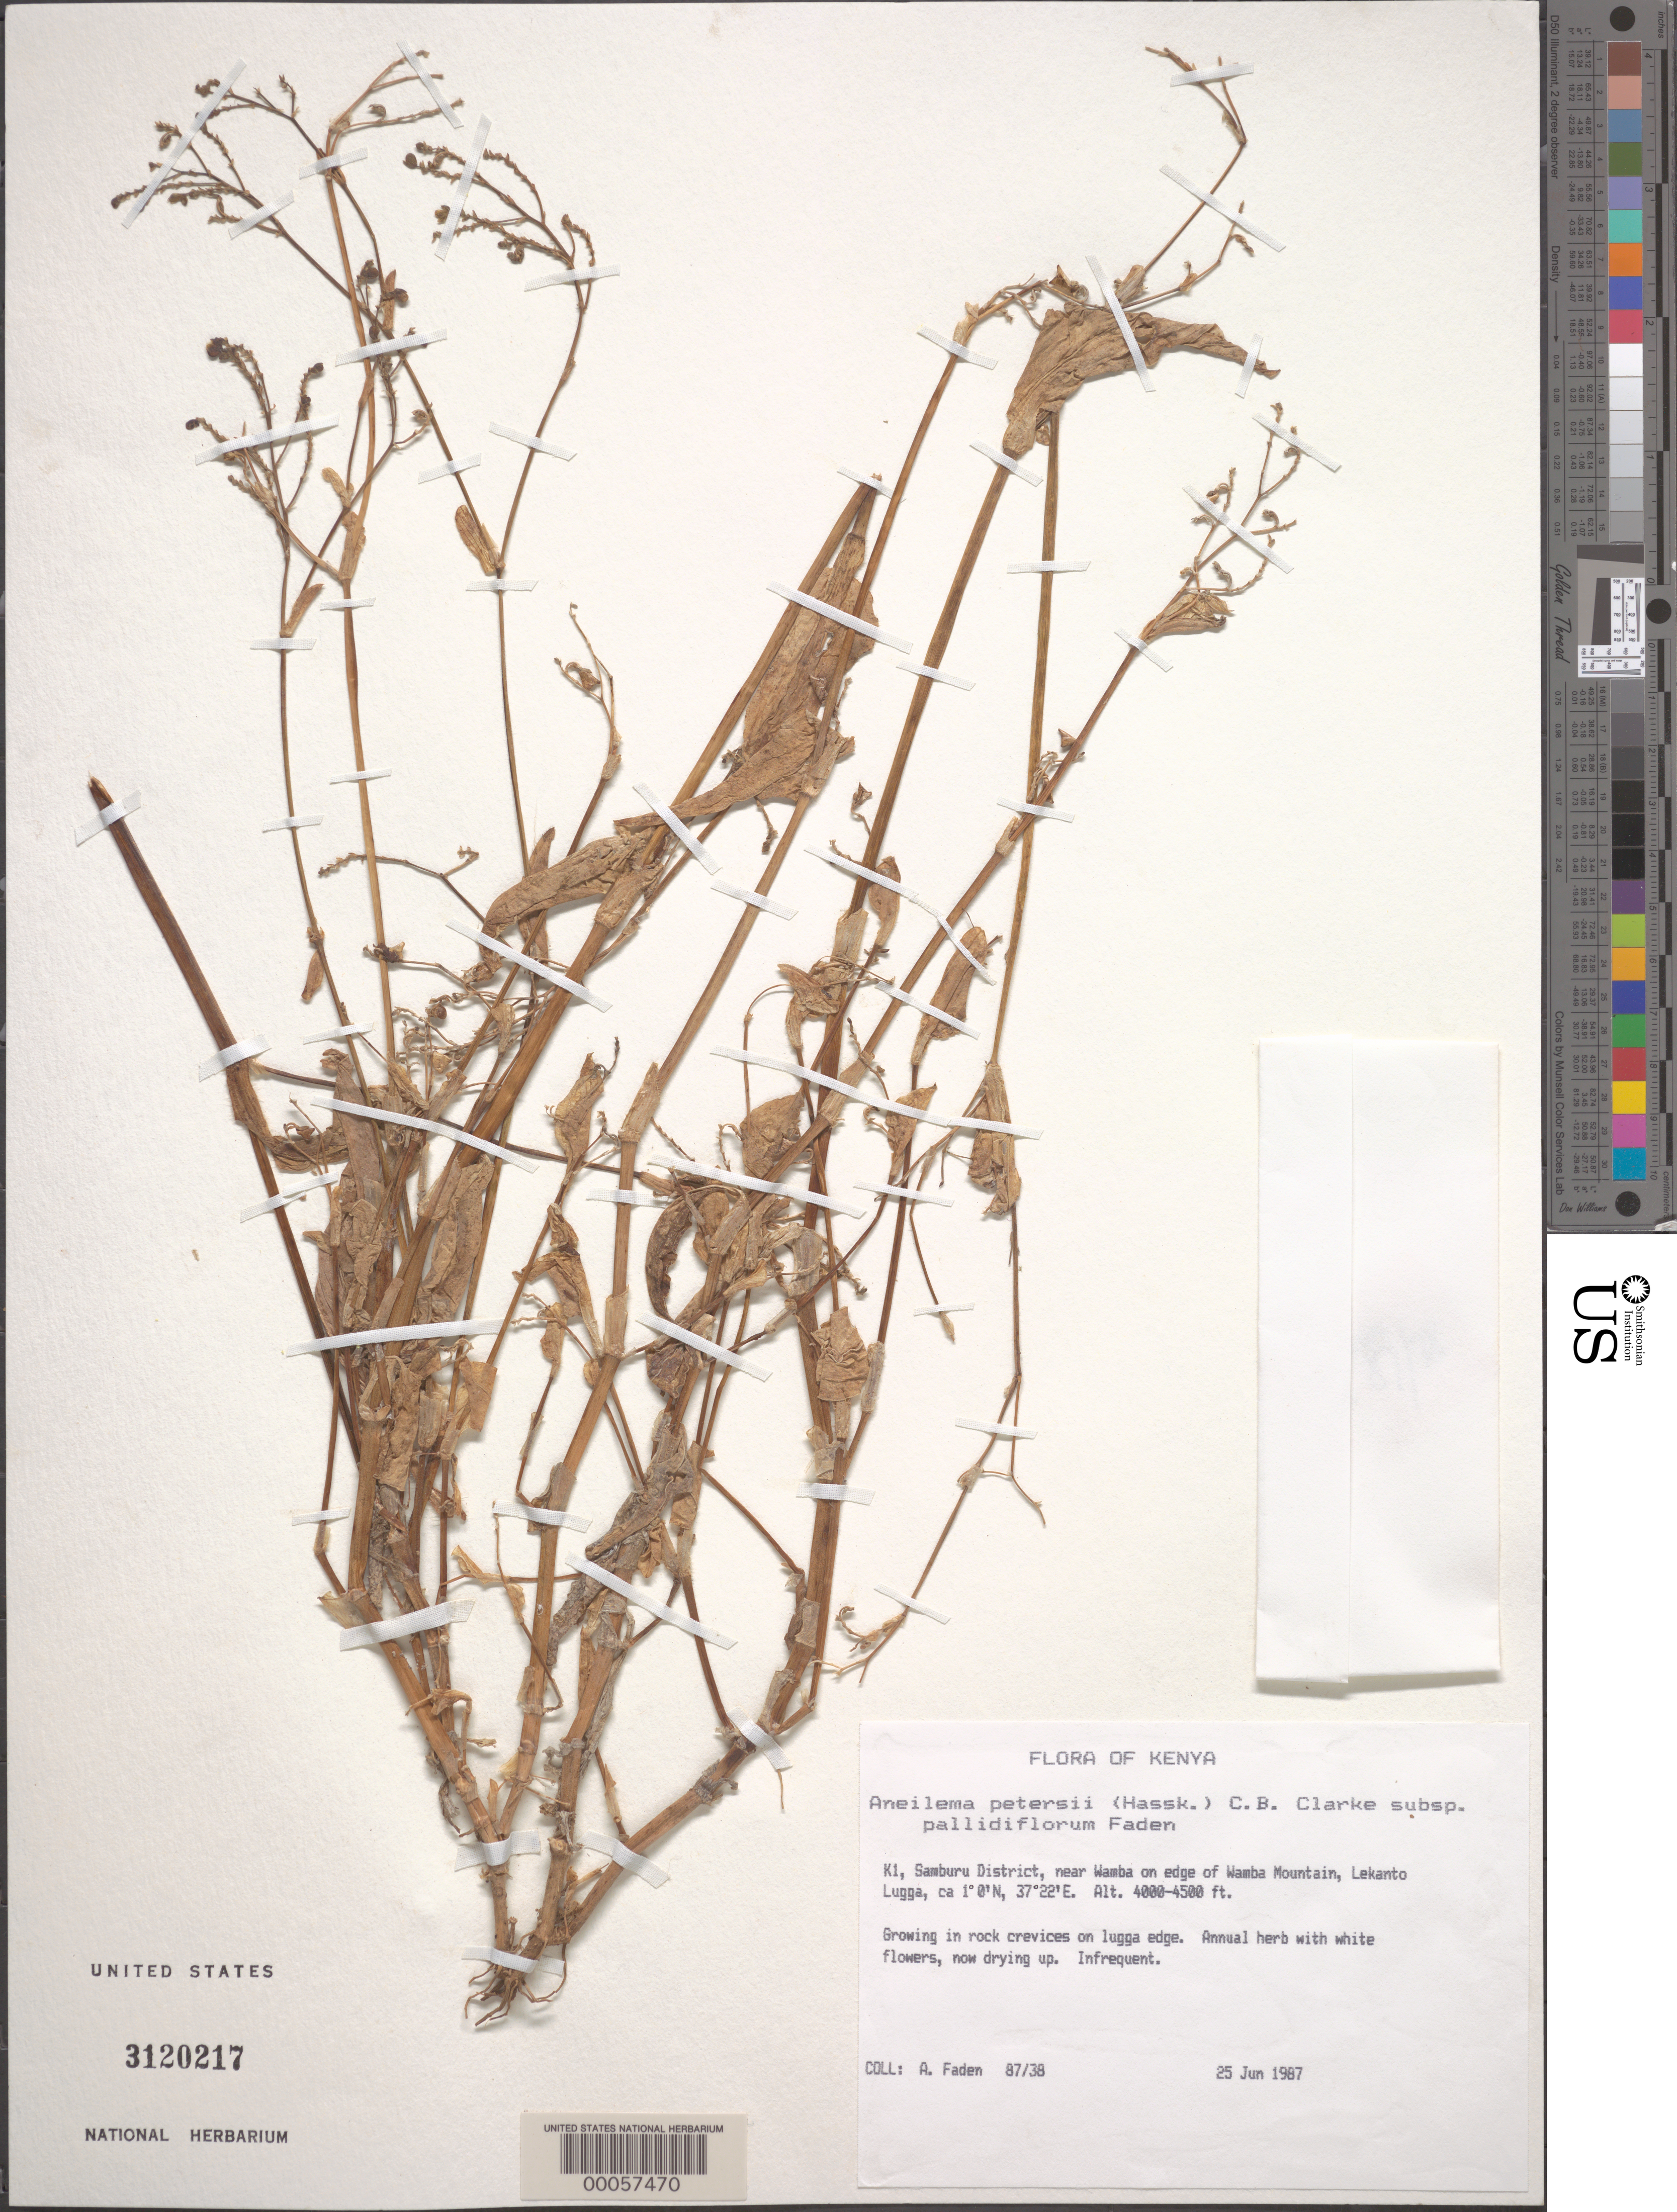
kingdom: Plantae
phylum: Tracheophyta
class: Liliopsida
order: Commelinales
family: Commelinaceae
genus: Aneilema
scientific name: Aneilema petersii subsp. pallidiflorum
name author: Faden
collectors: A. J. Faden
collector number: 87/38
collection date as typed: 25 Jun 1987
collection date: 1987-06-25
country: Kenya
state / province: Samburu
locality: Near wamba on edge of wamba mt., lekanto lugga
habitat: In rock crevices on lugga edge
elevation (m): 1219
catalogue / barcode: US 3120217